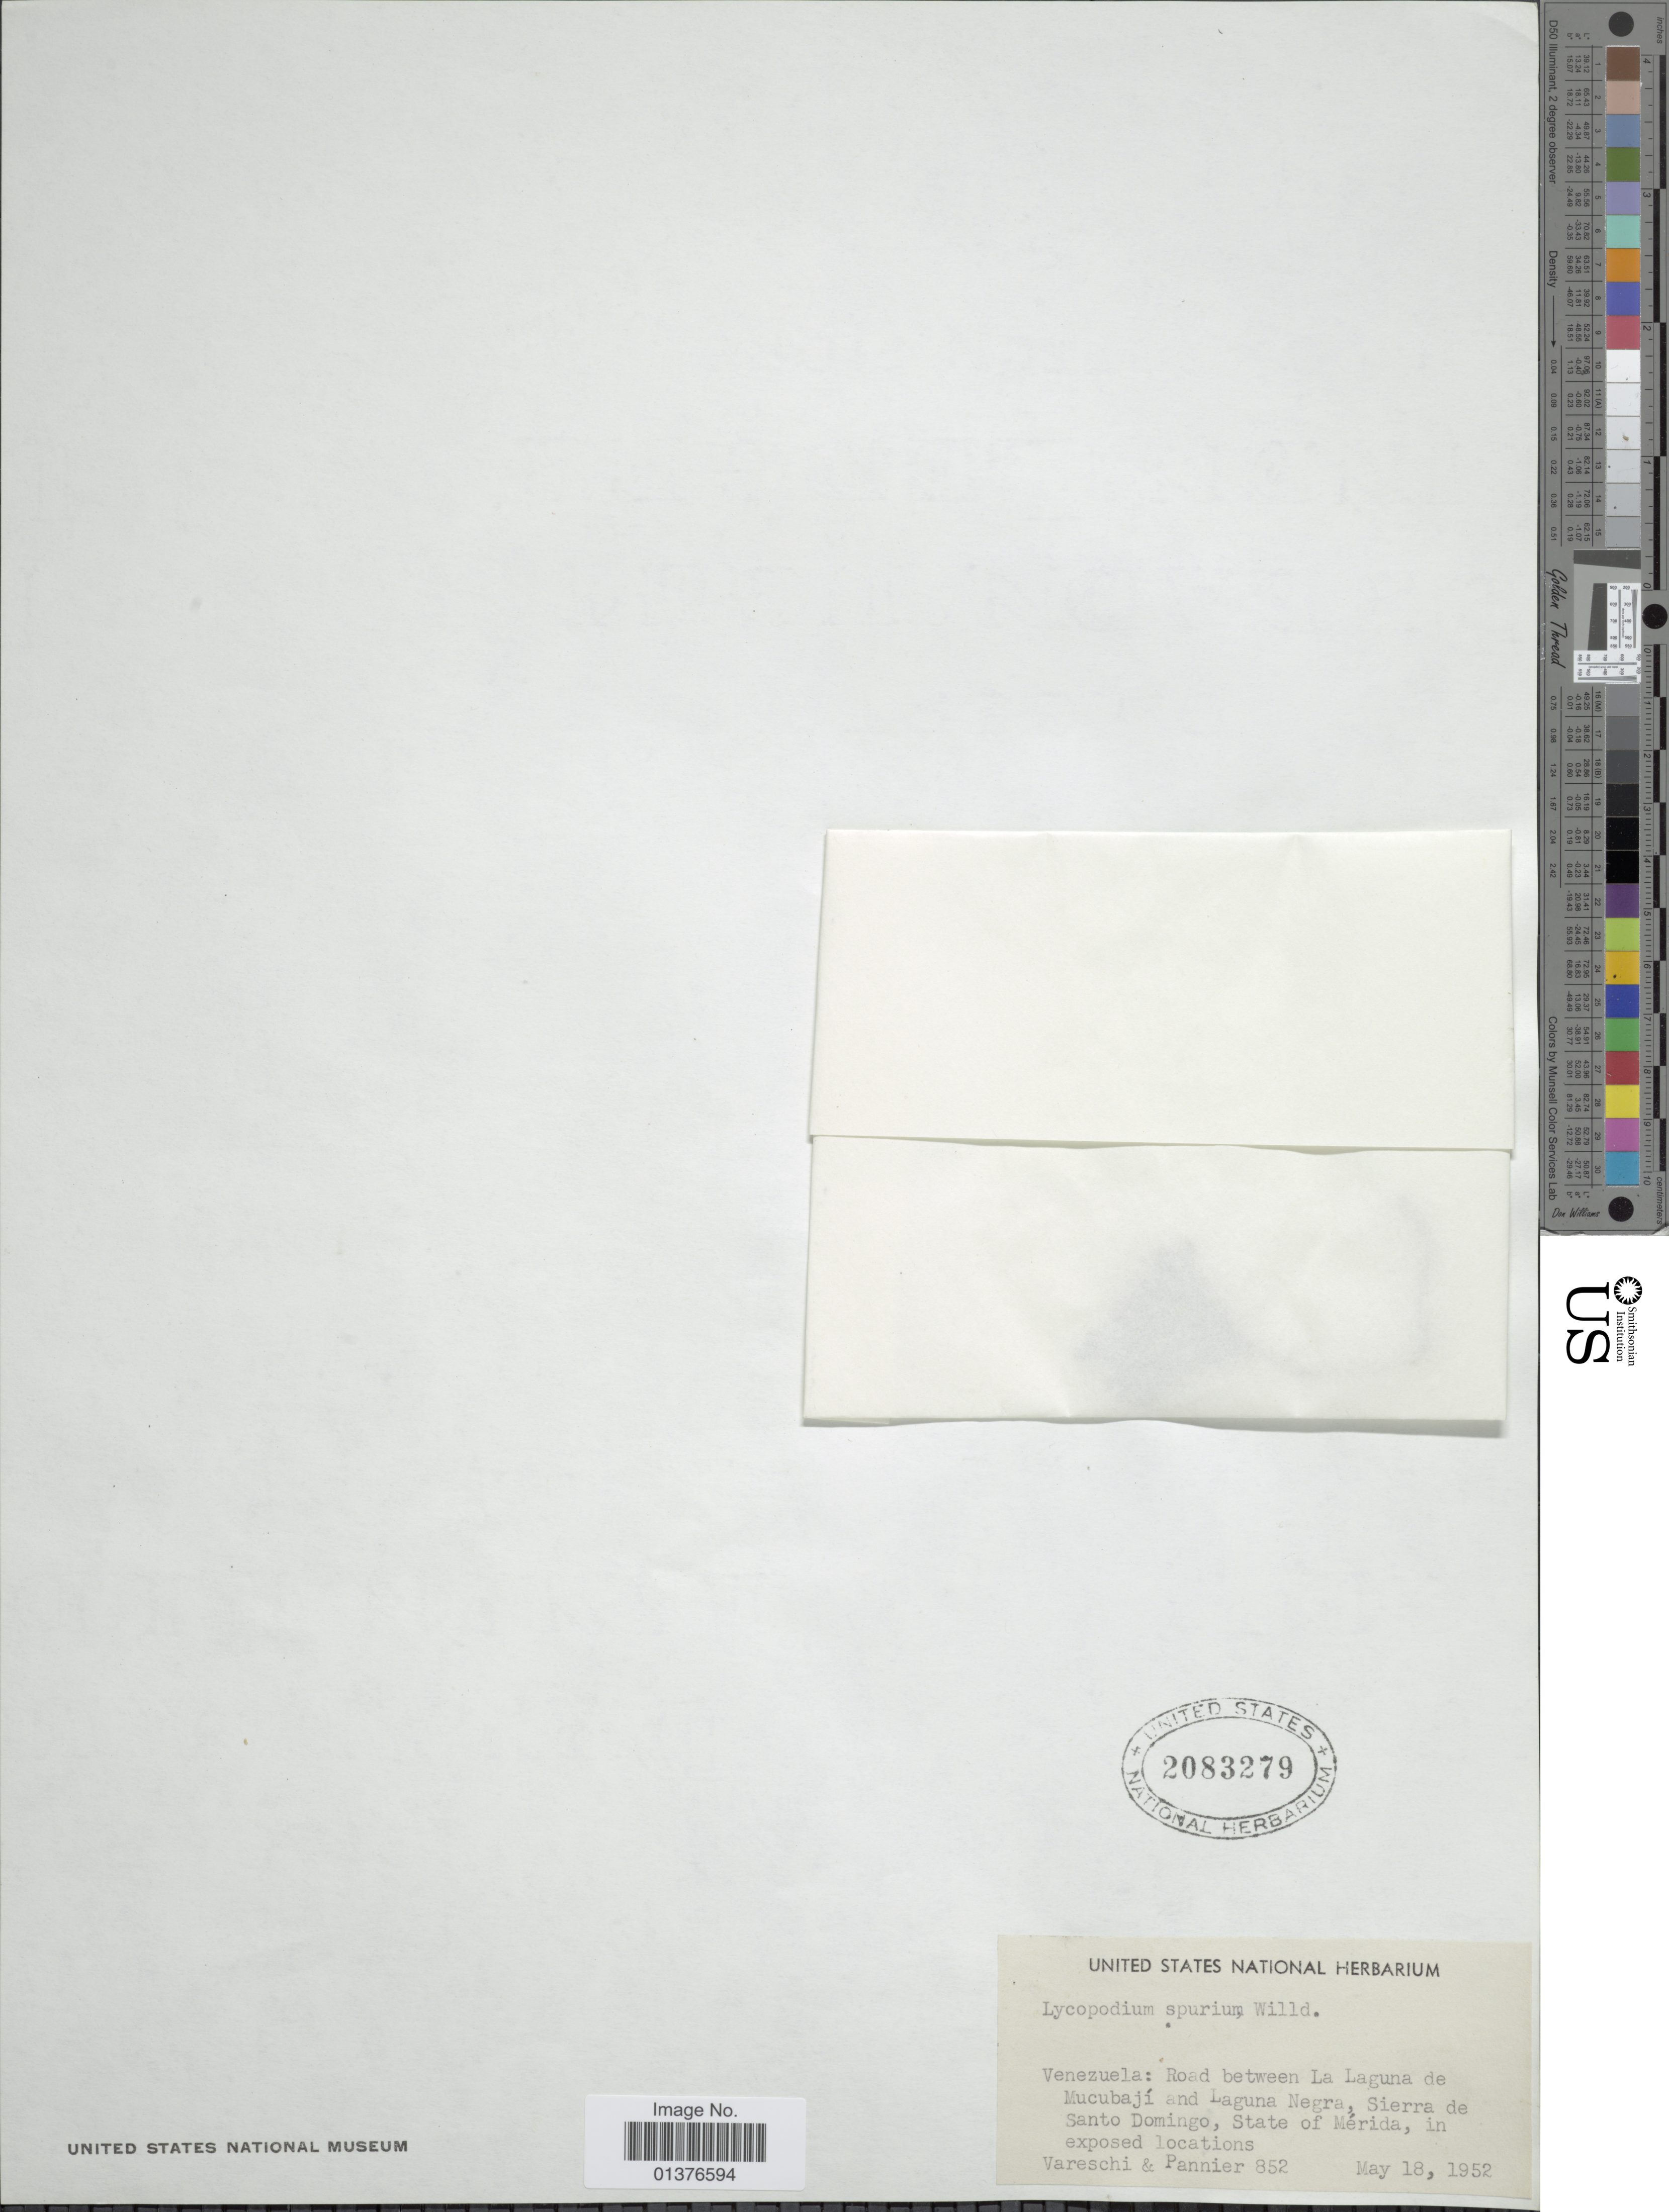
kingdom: Plantae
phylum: Tracheophyta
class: Lycopodiopsida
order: Lycopodiales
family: Lycopodiaceae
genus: Austrolycopodium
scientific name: Austrolycopodium magellanicum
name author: (P. Beauv.) Holub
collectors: -. Vareschi & Pannier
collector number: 852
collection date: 1952-05-18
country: Venezuela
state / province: Mérida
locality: Road between La Laguna de Mucubají and Laguna Negra, Sierra de Santo Domingo, State of Merida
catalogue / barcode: US 2083279